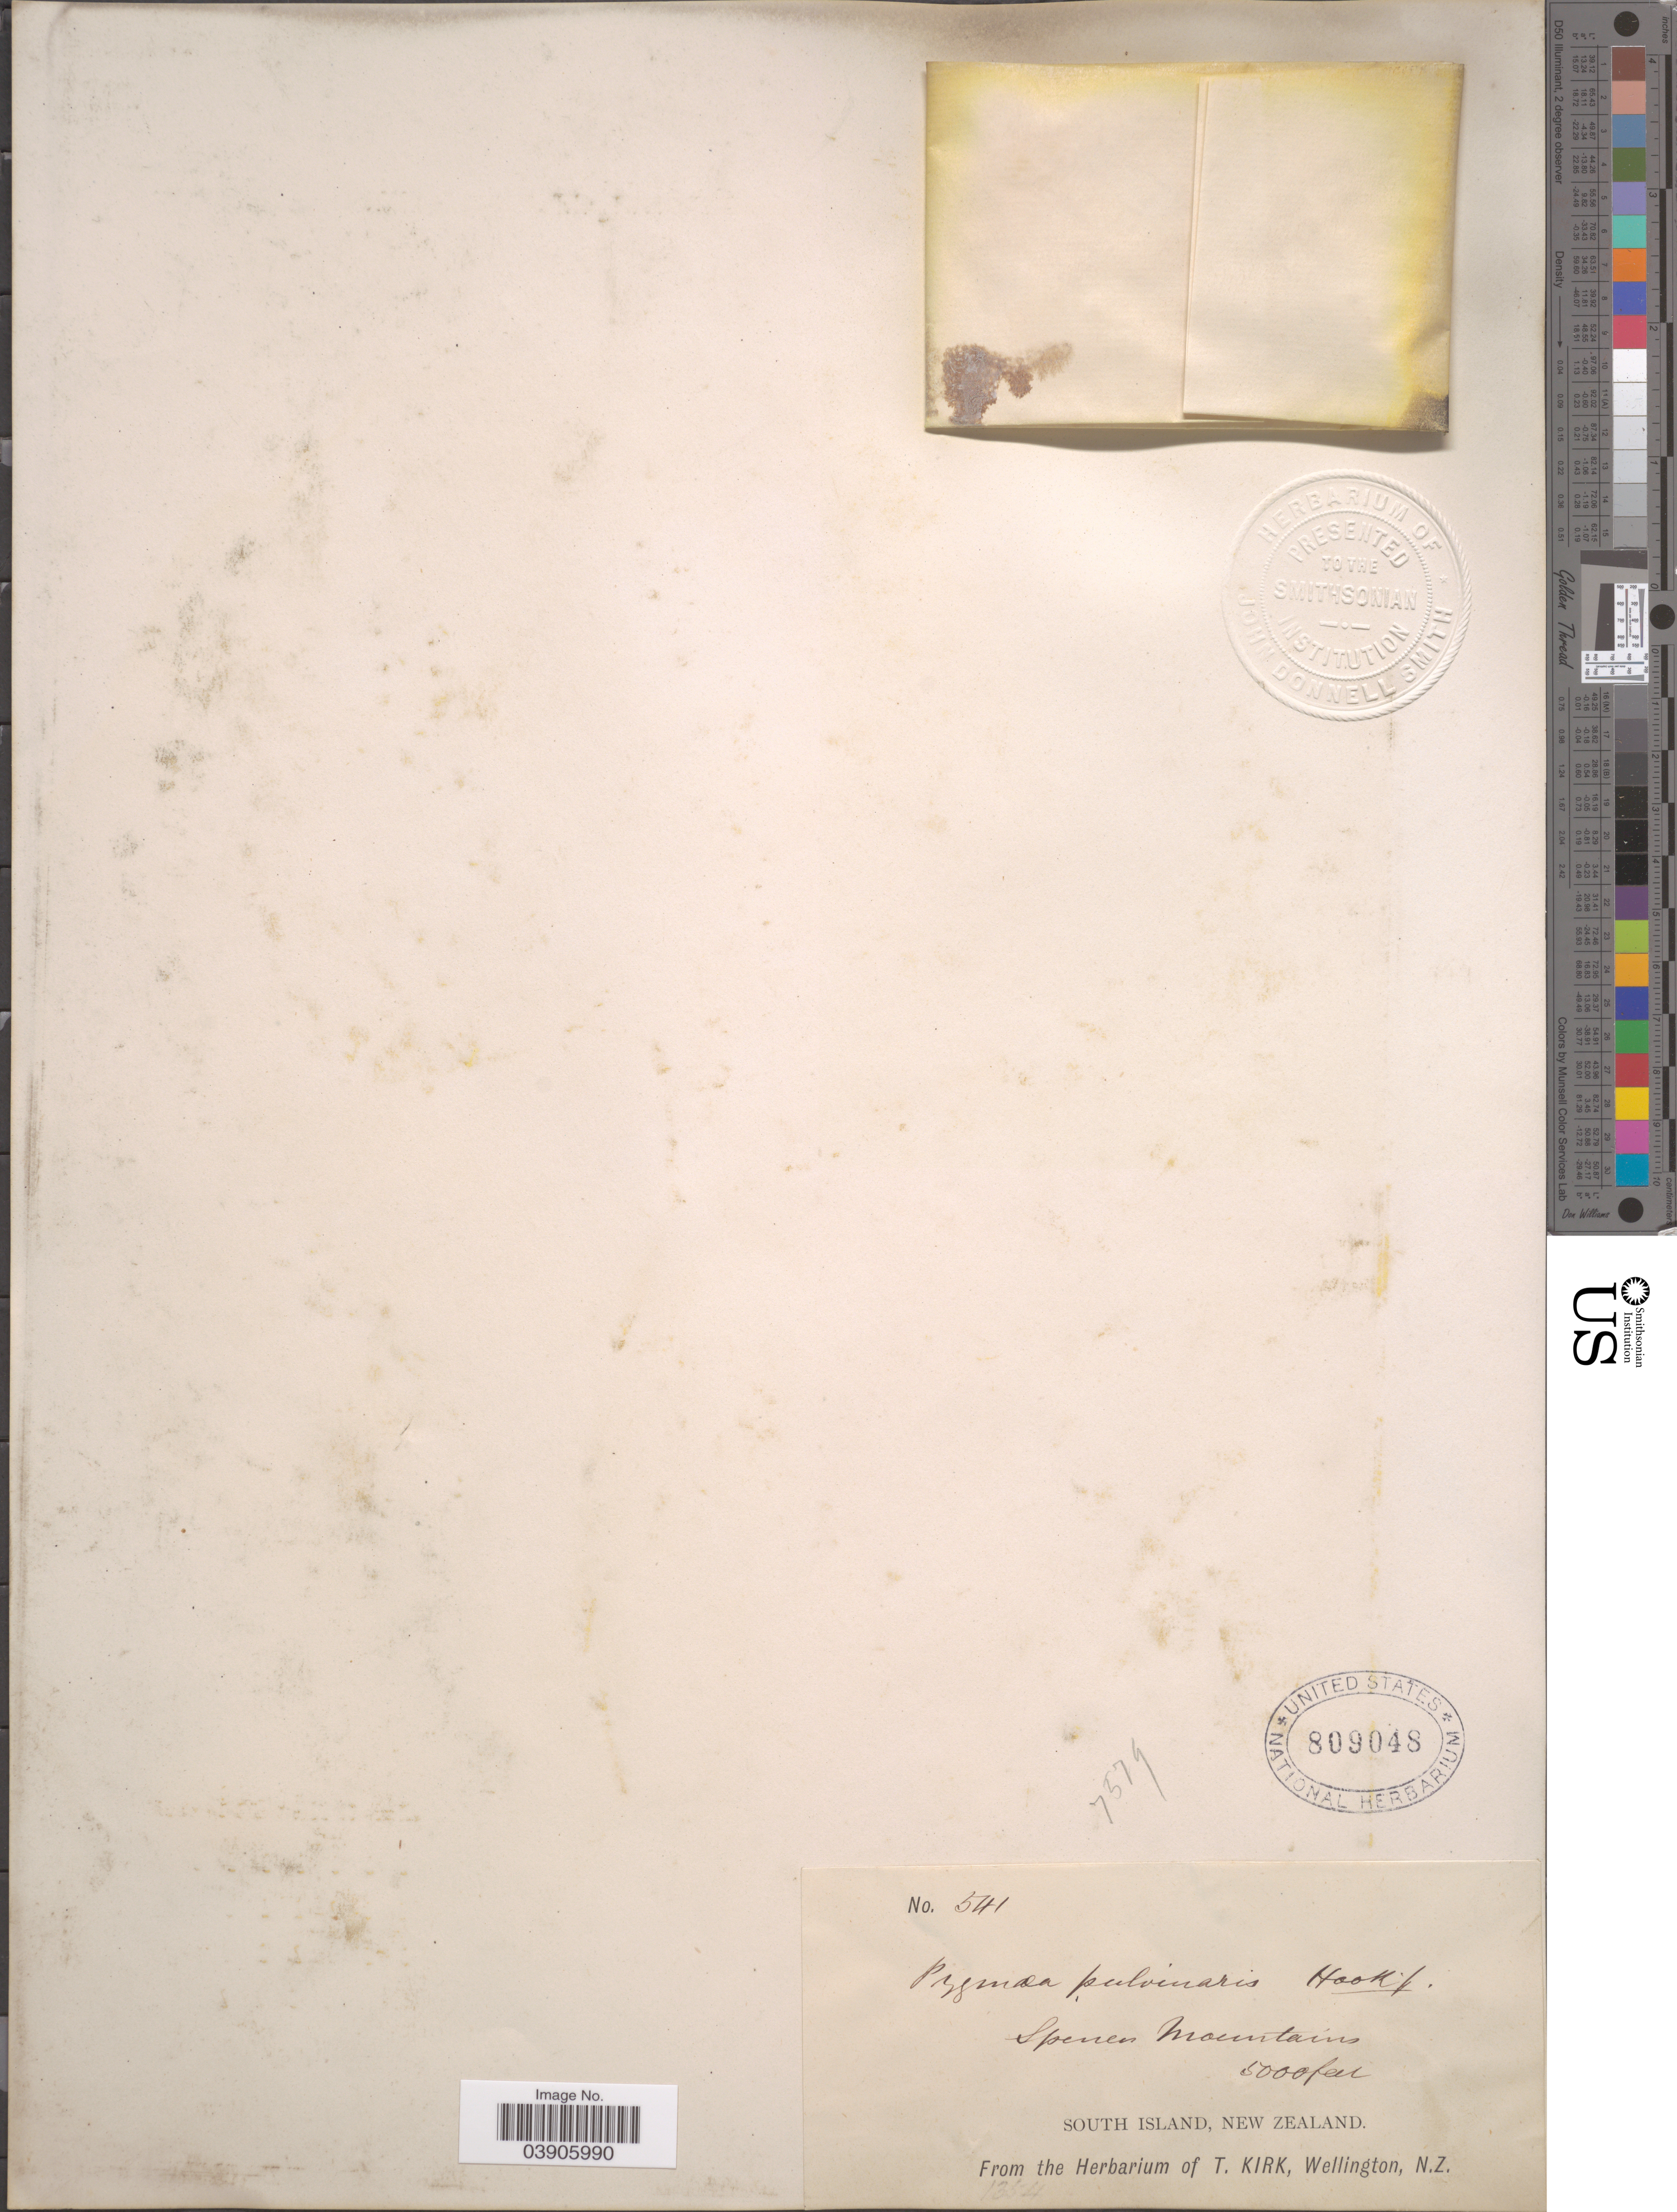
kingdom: Plantae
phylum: Tracheophyta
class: Magnoliopsida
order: Lamiales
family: Plantaginaceae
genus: Pygmea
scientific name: Pygmea pulvinaris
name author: Hook. f.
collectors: ex herb. T. Kirk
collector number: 541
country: New Zealand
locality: Spenser Mountains, 5000 feet, South Island.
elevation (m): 1524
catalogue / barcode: US 809048